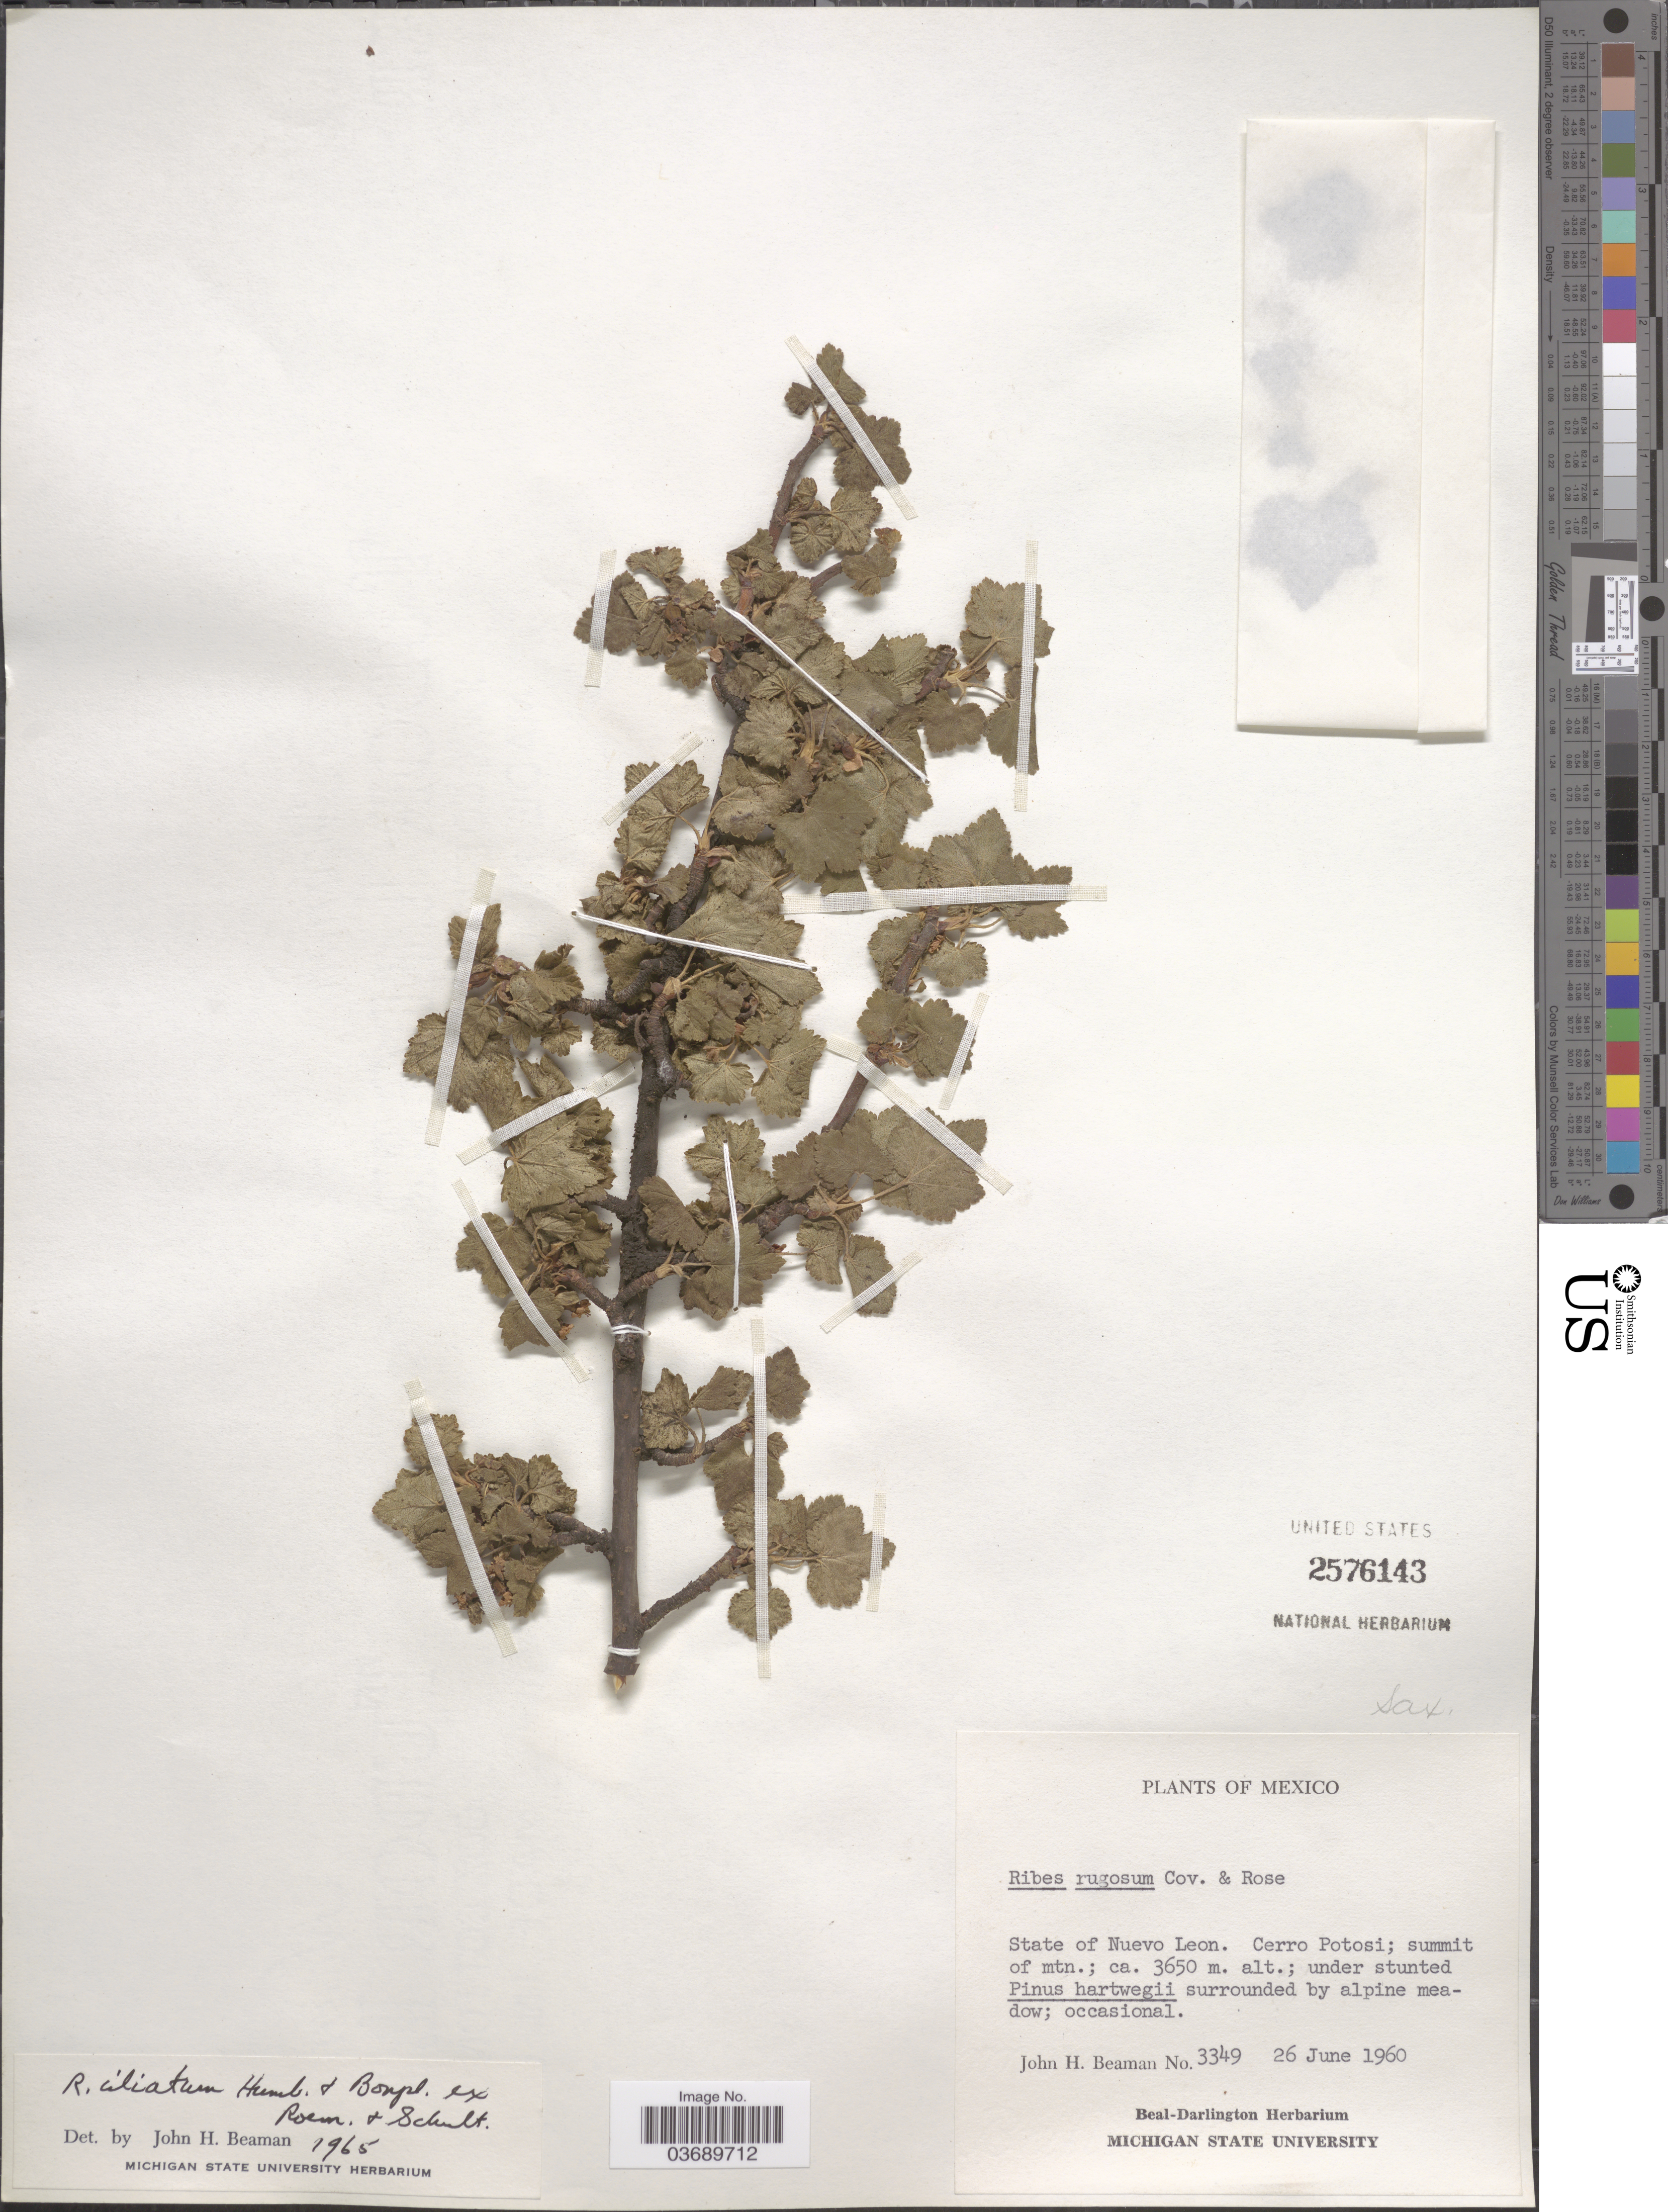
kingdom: Plantae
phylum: Tracheophyta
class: Magnoliopsida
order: Saxifragales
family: Grossulariaceae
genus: Ribes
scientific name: Ribes ciliatum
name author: Humb. & Bonpl. ex Roem. & Schult.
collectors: J. H. Beaman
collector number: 3349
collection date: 1960-06-26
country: Mexico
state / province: Nuevo León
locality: State of Nuevo Leon. Cerro Potosi; summit of mtn.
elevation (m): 3650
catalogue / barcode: US 2576143